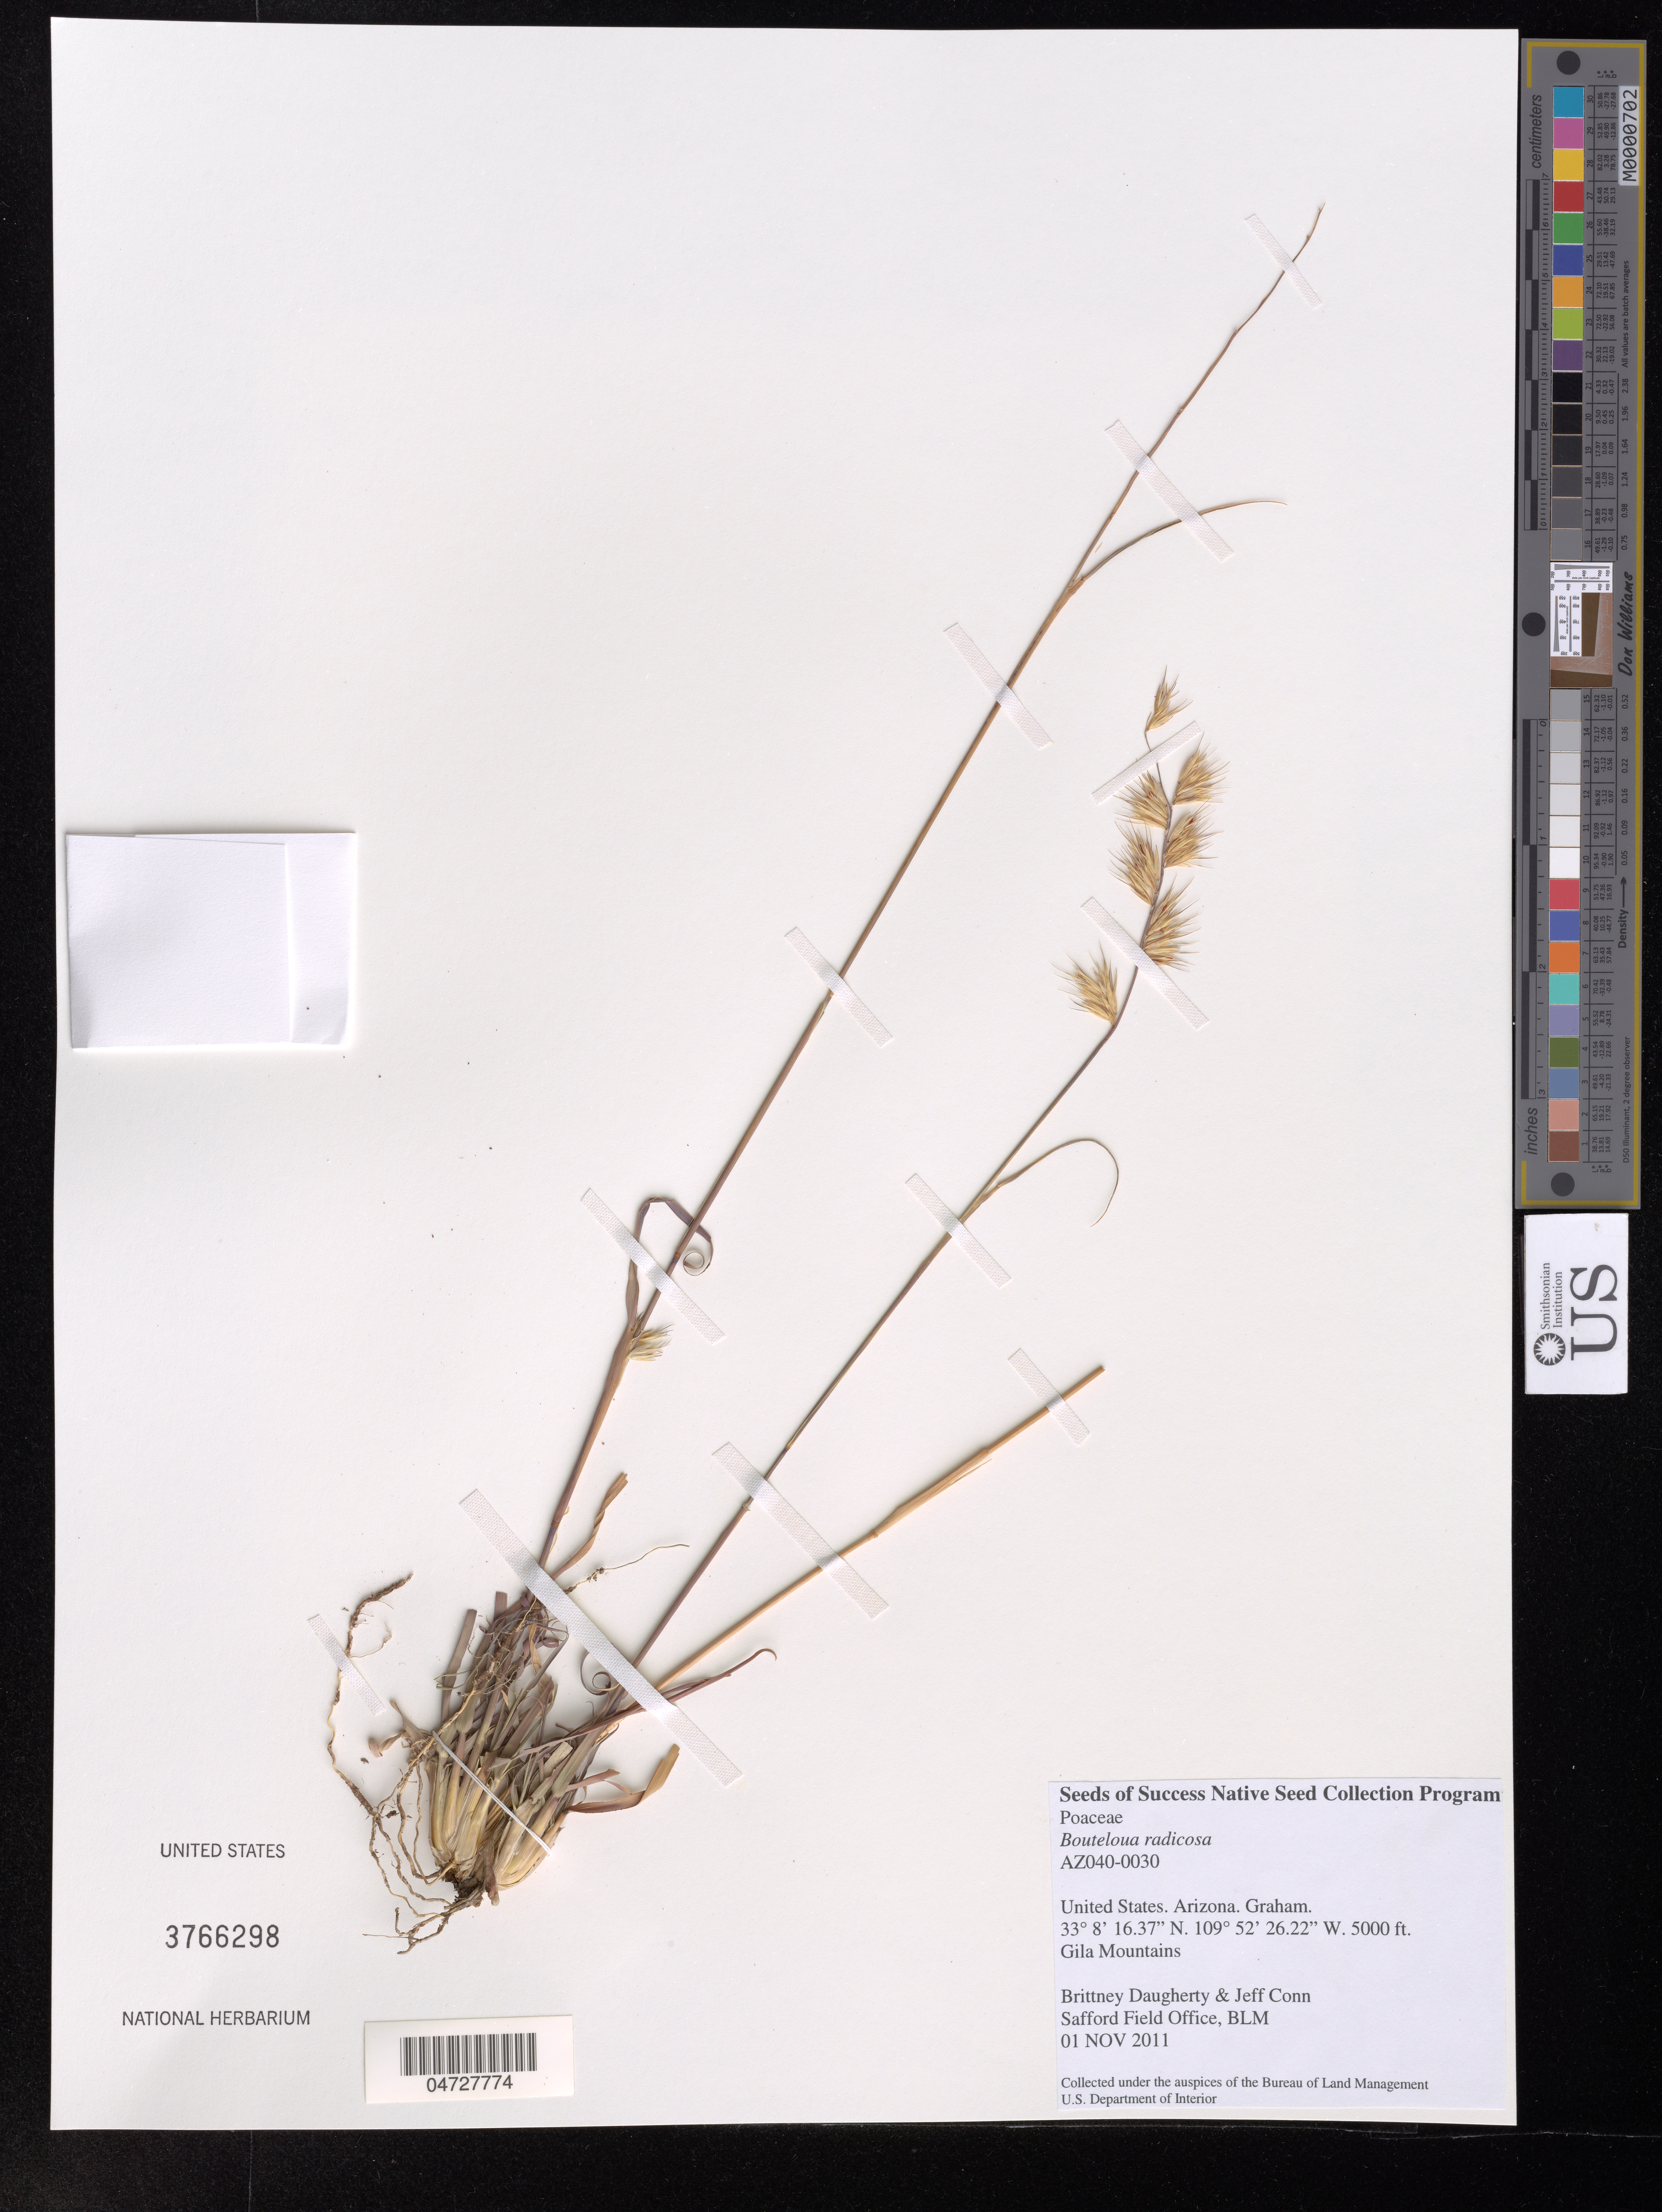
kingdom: Plantae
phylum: Tracheophyta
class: Liliopsida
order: Poales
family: Poaceae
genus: Bouteloua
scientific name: Bouteloua radicosa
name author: (E. Fourn.) Griffiths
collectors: B. Daugherty & J. Conn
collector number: AZ040-0030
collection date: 2011-11-01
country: United States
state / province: Arizona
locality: Graham. Gila Mountains.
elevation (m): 1524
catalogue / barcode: US 3766298